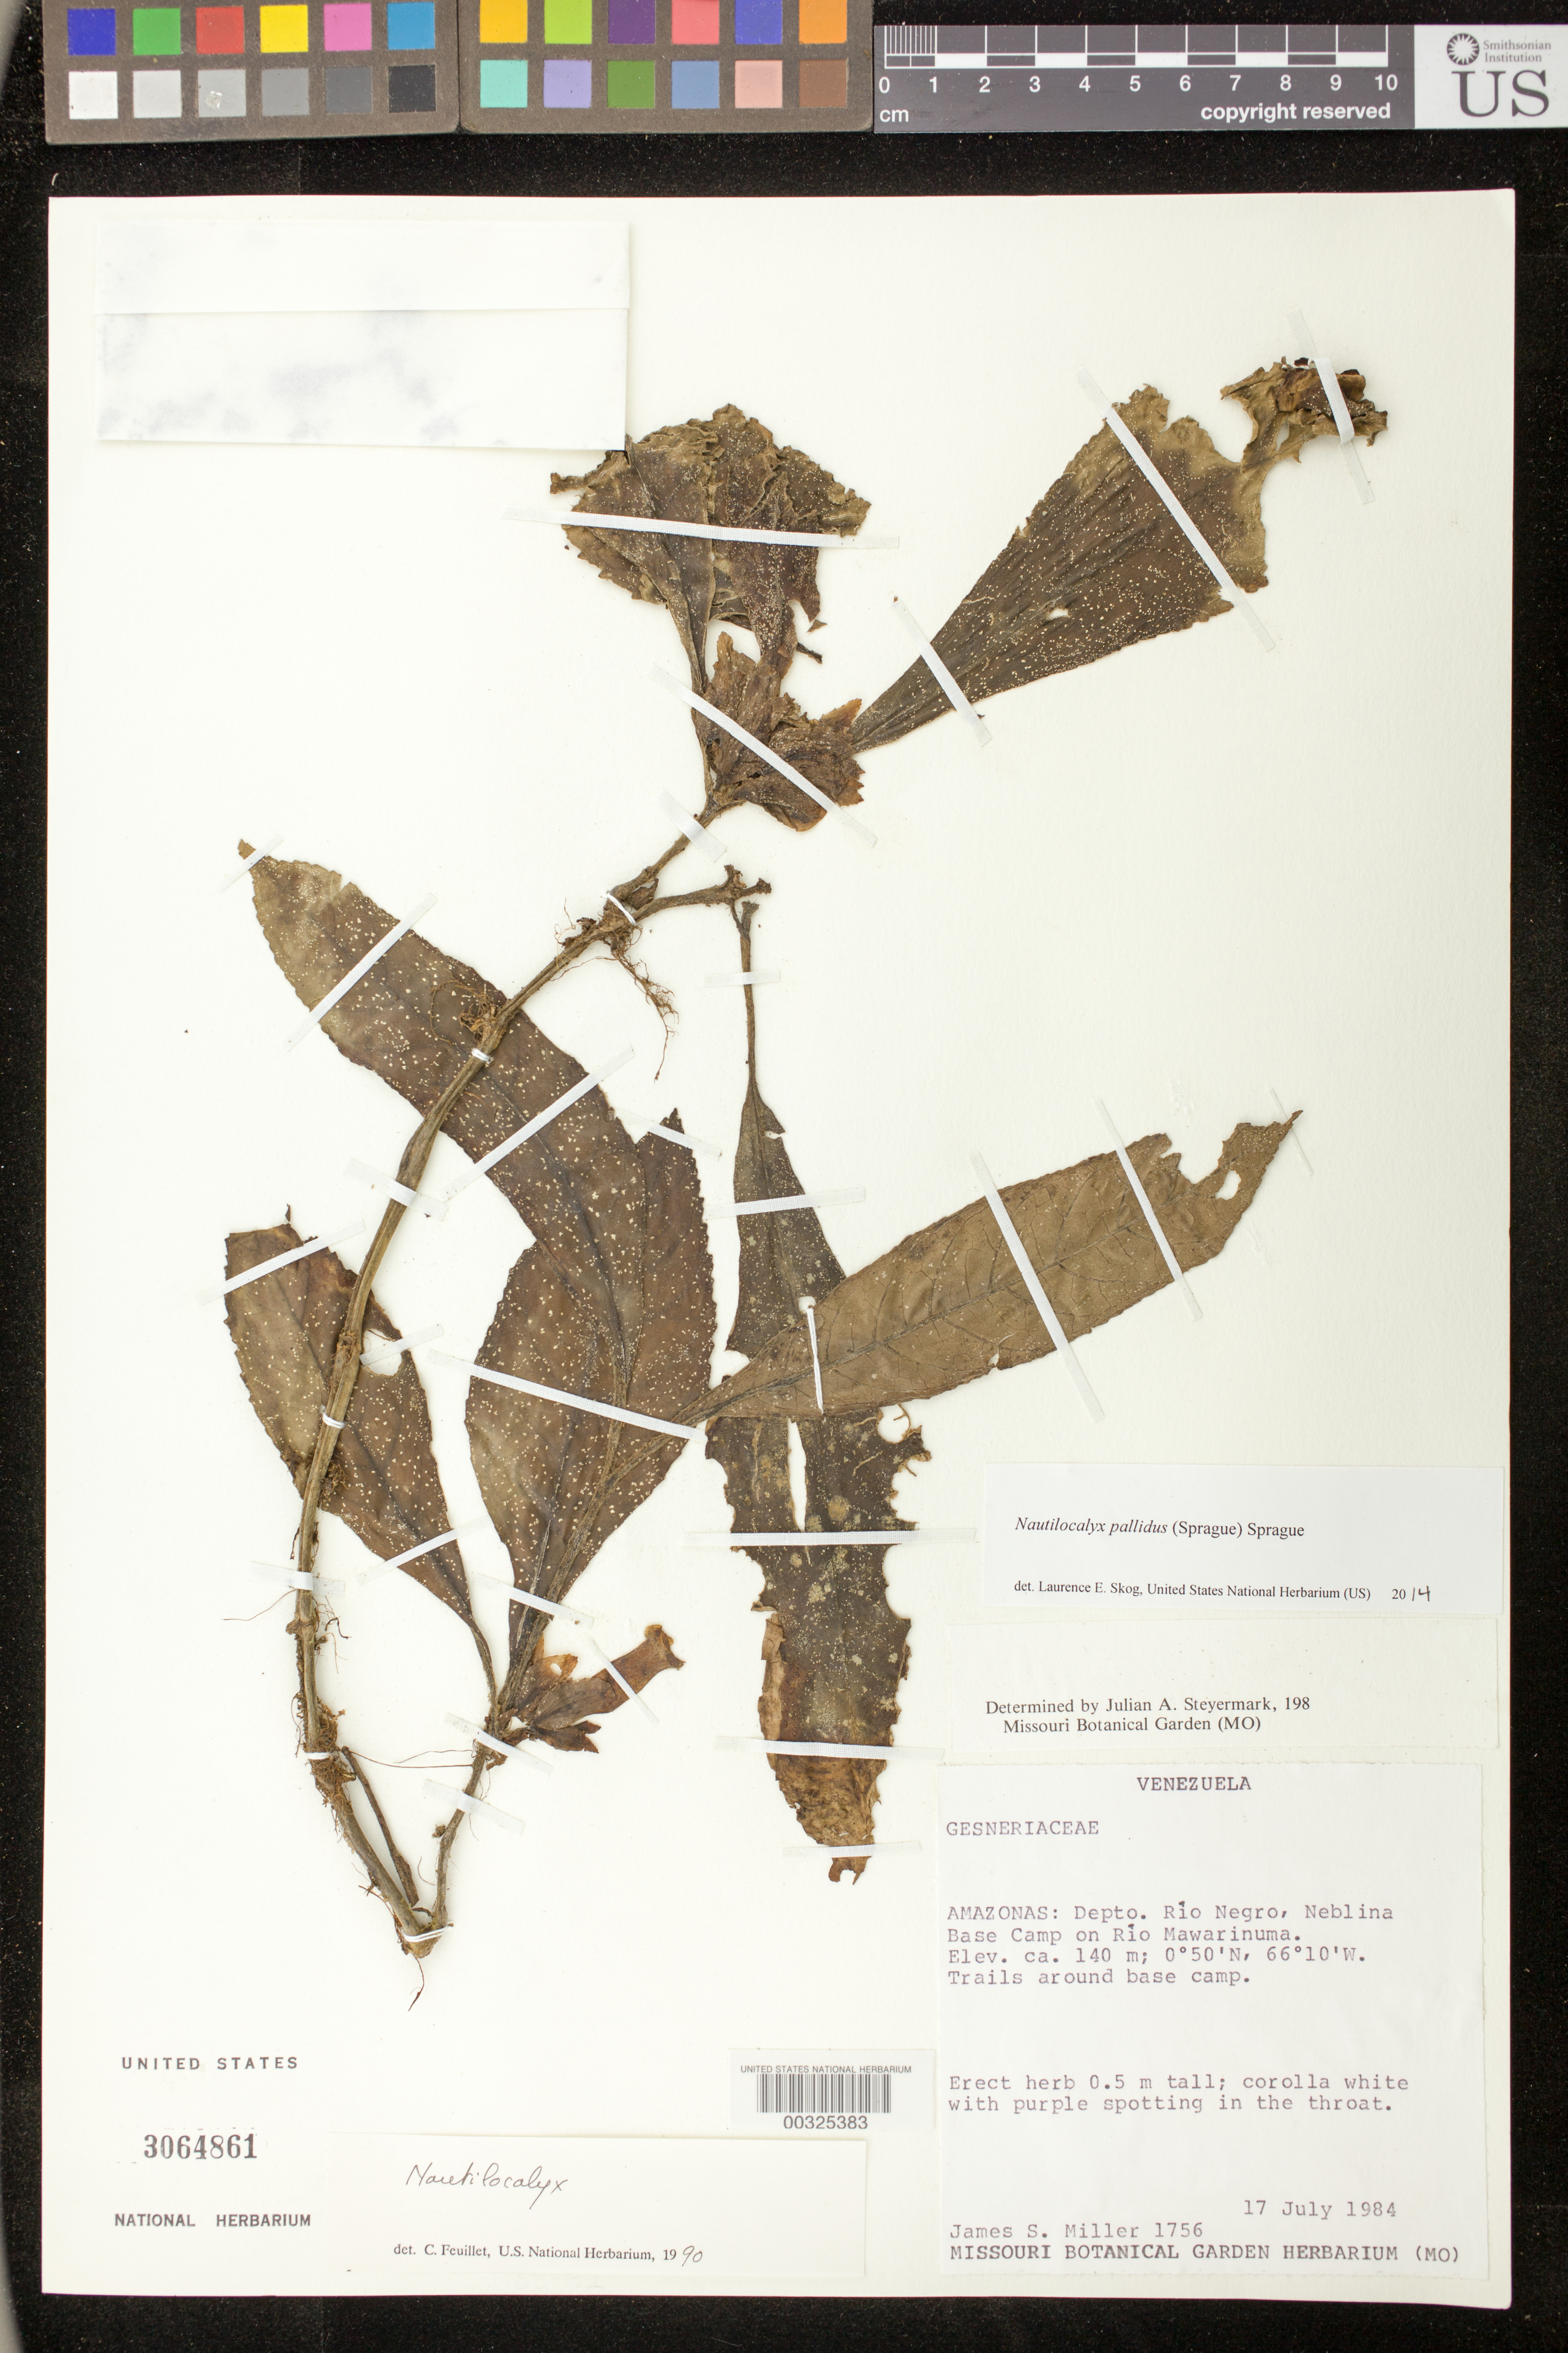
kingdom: Plantae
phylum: Tracheophyta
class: Magnoliopsida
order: Lamiales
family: Gesneriaceae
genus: Nautilocalyx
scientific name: Nautilocalyx pallidus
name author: (Sprague) C. Sprague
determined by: Skog, Laurence E.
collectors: J. S. Miller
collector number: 1756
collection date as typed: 17 Jul 1984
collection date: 1984-07-17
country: Venezuela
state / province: Amazonas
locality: Rio Negro Dept., Neblina base camp on Rio Mawarinuma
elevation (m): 140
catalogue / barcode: US 3064861